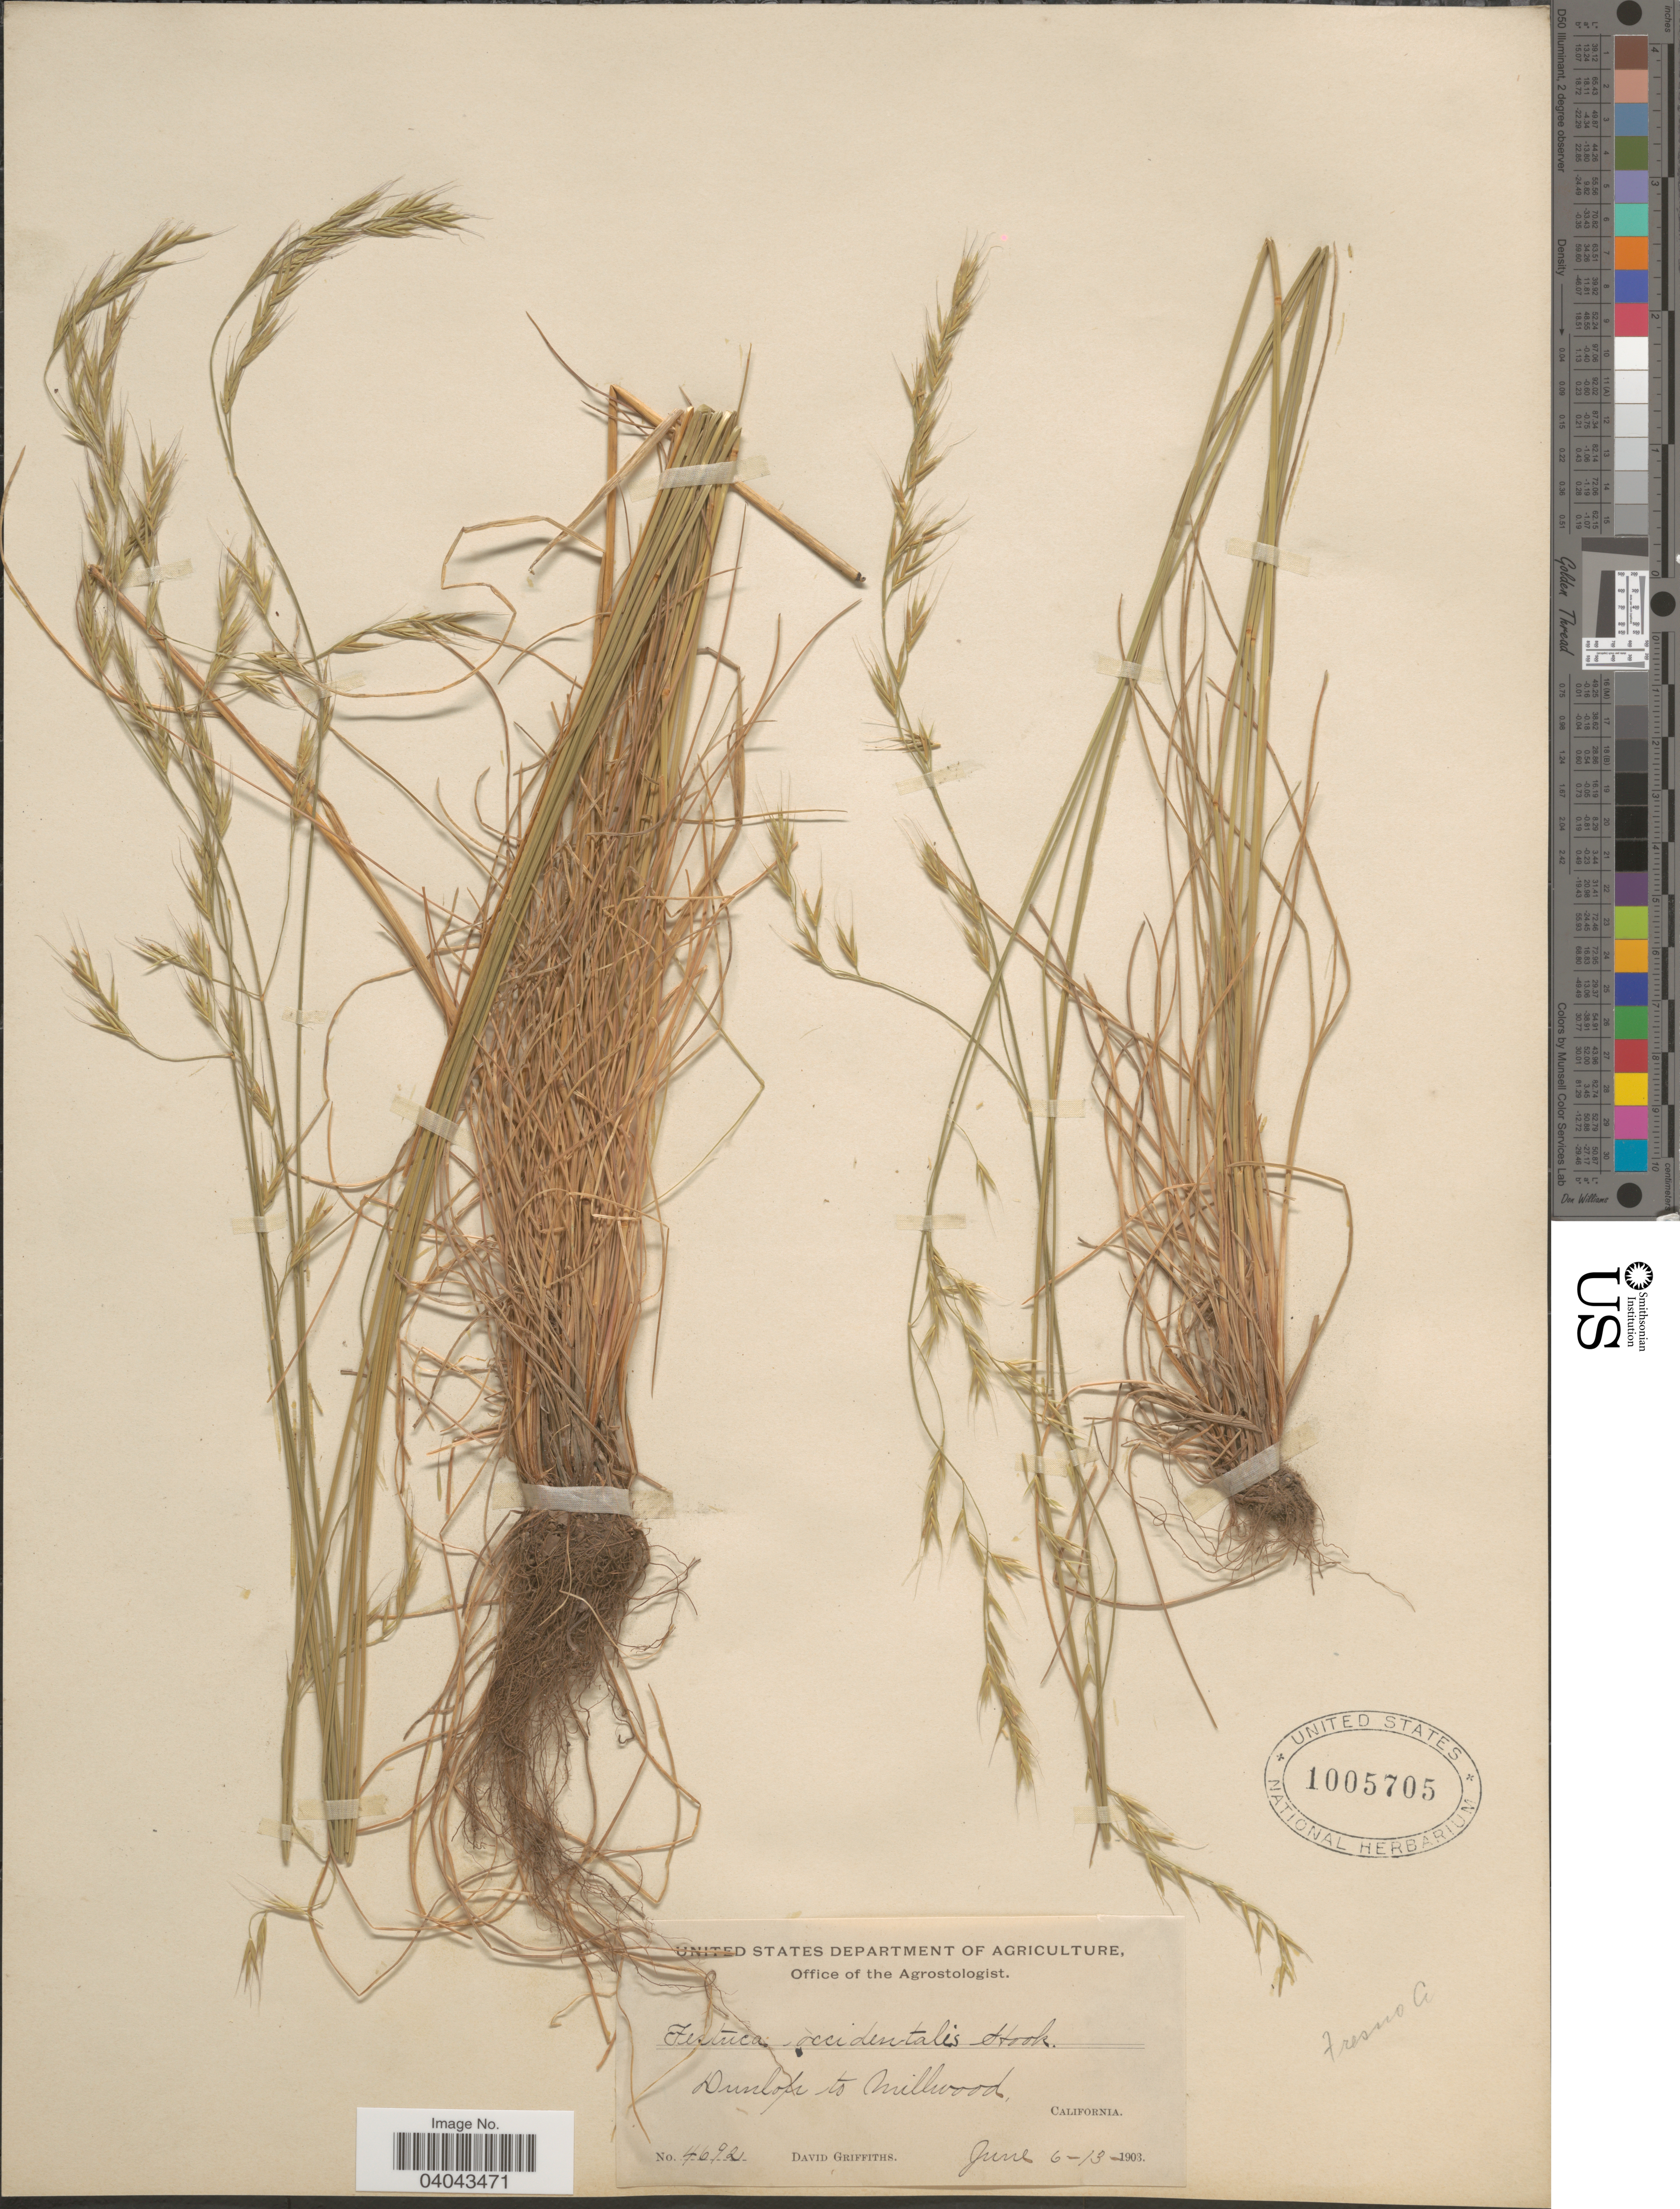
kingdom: Plantae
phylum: Tracheophyta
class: Liliopsida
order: Poales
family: Poaceae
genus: Festuca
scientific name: Festuca occidentalis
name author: Hook.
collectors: D. Griffiths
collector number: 4692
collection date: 1903-06-06/1903-06-13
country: United States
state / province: California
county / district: Fresno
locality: Dunlop to Millwood. Fresno Co.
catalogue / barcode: US 1005705